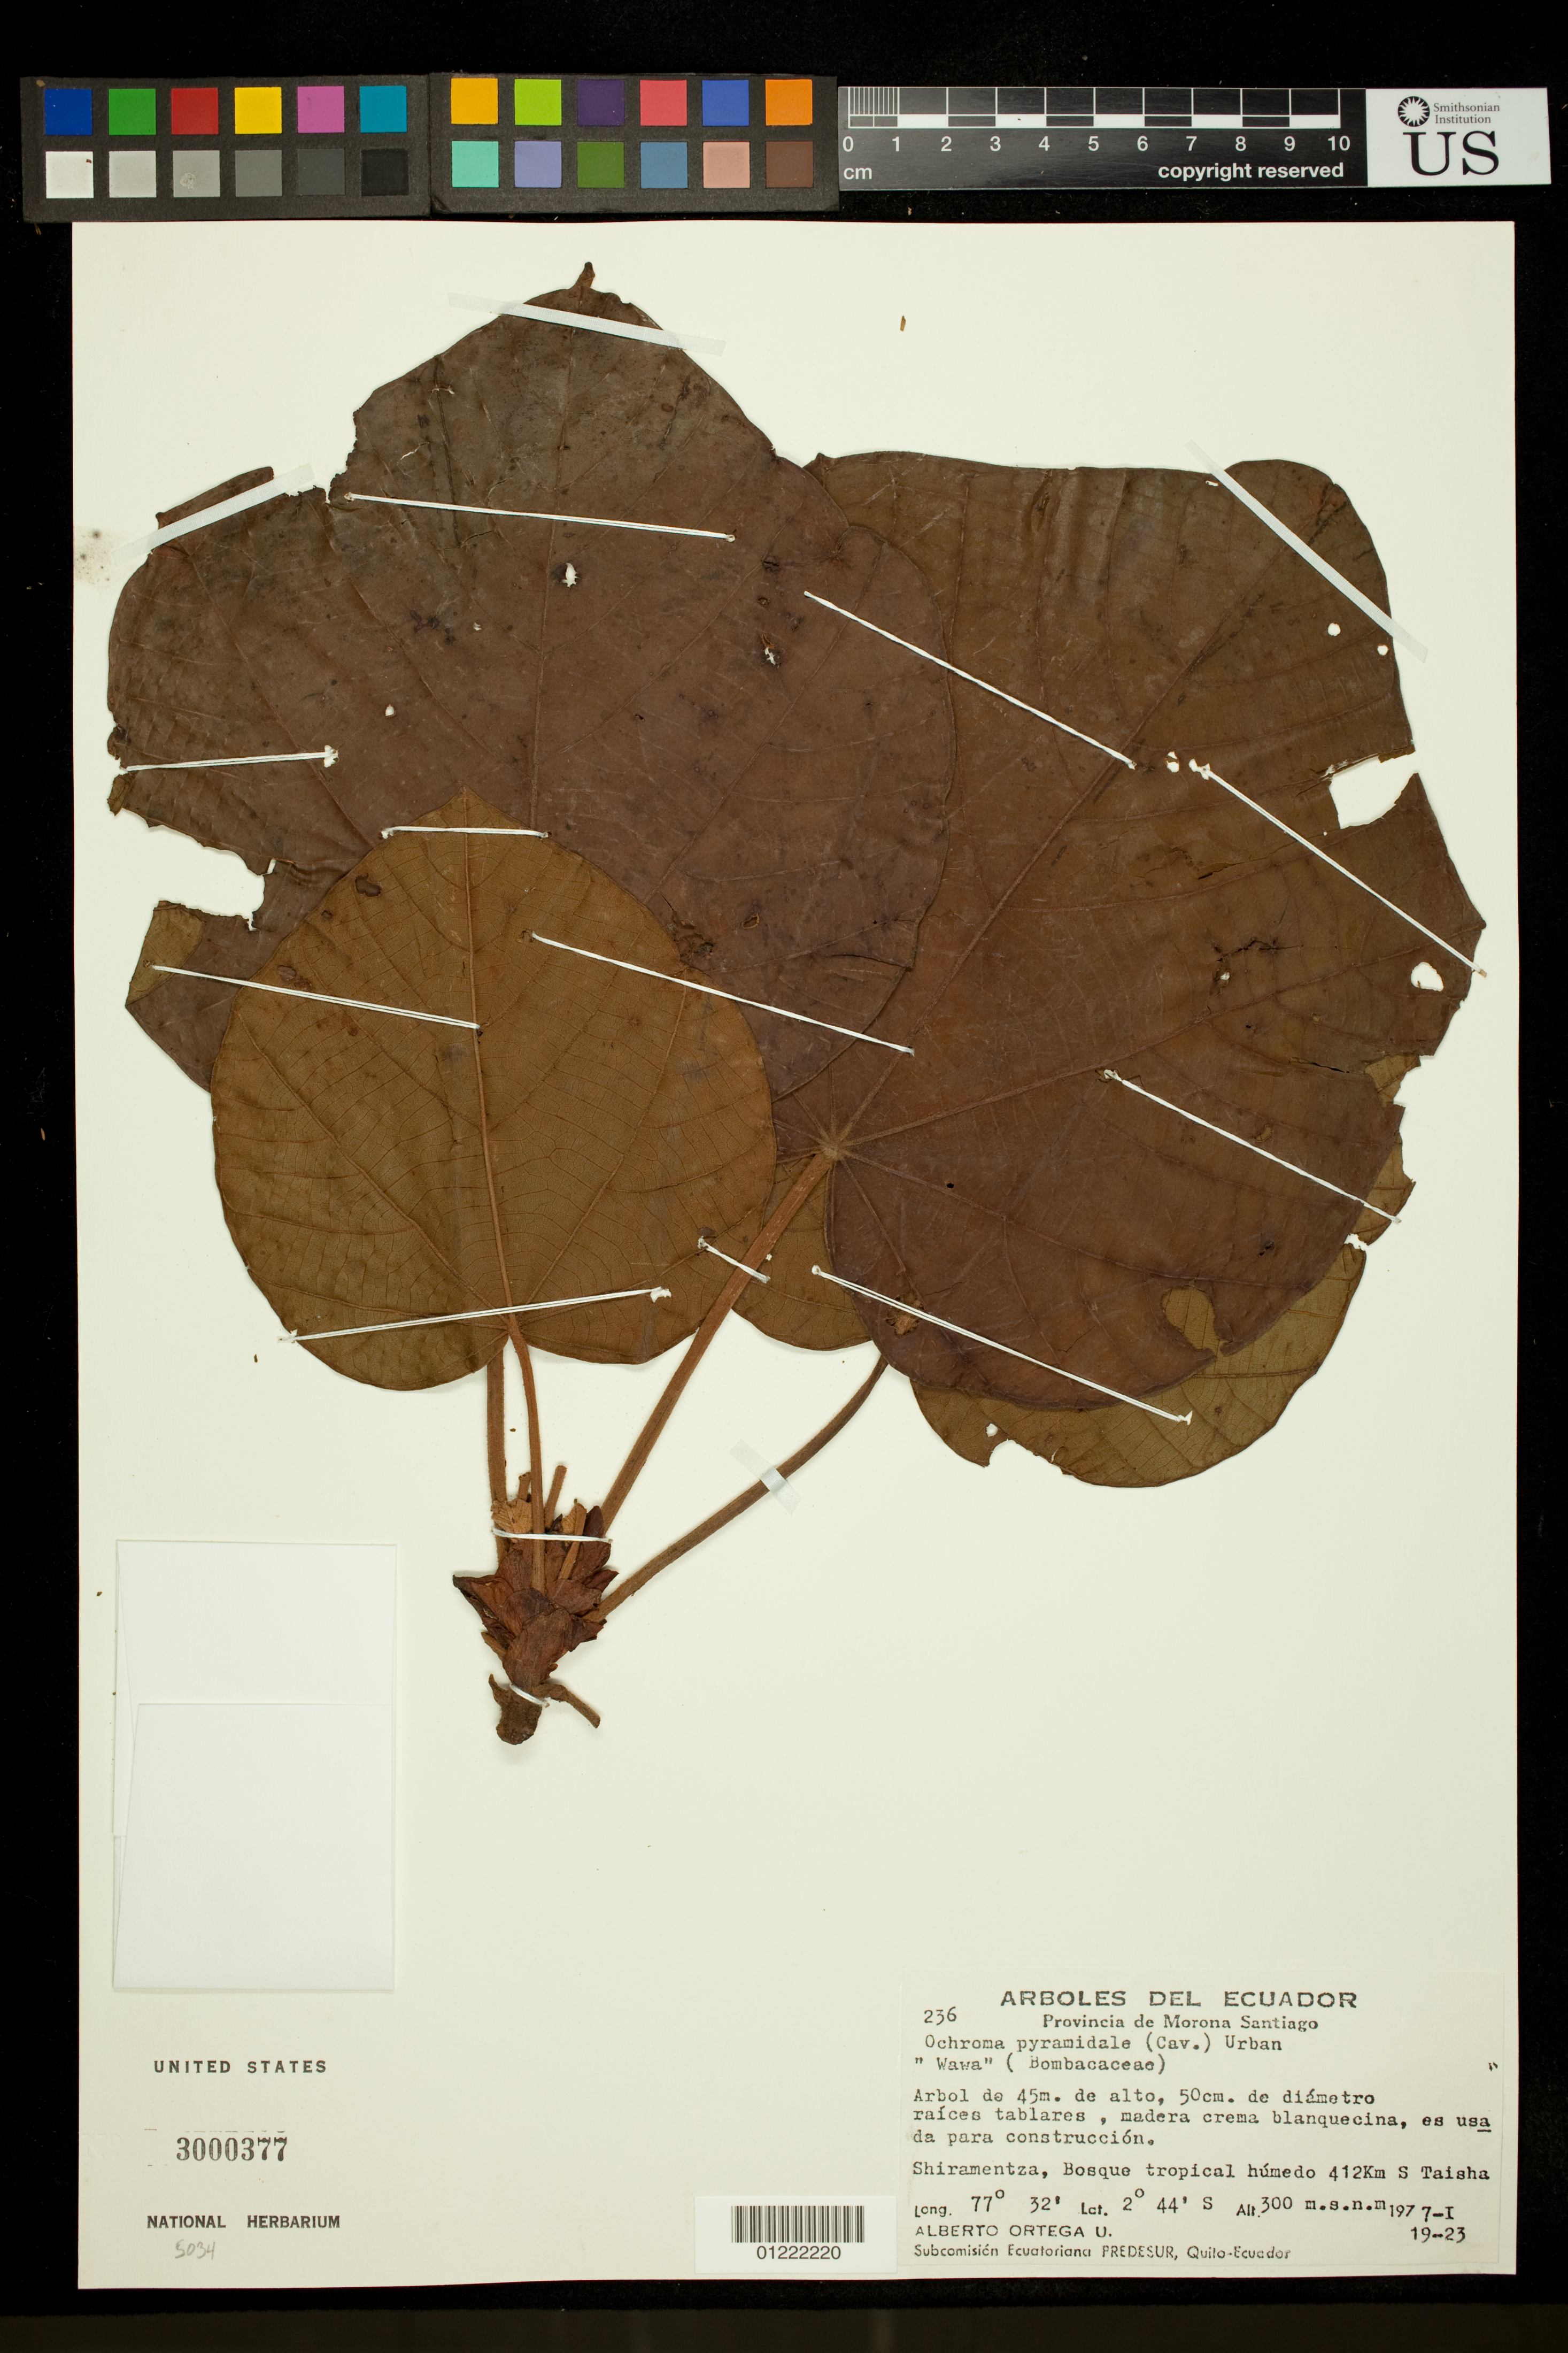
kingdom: Plantae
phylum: Tracheophyta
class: Magnoliopsida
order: Malvales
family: Malvaceae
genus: Ochroma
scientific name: Ochroma pyramidale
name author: (Cav. ex Lam.) Urb.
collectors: A. T. Ortega U.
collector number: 236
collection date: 1977-01-19/1977-01-23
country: Ecuador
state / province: Morona-Santiago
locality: Shiramentza, Bosque tropical humedo 412 km S Taisha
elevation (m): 300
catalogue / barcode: US 3000377